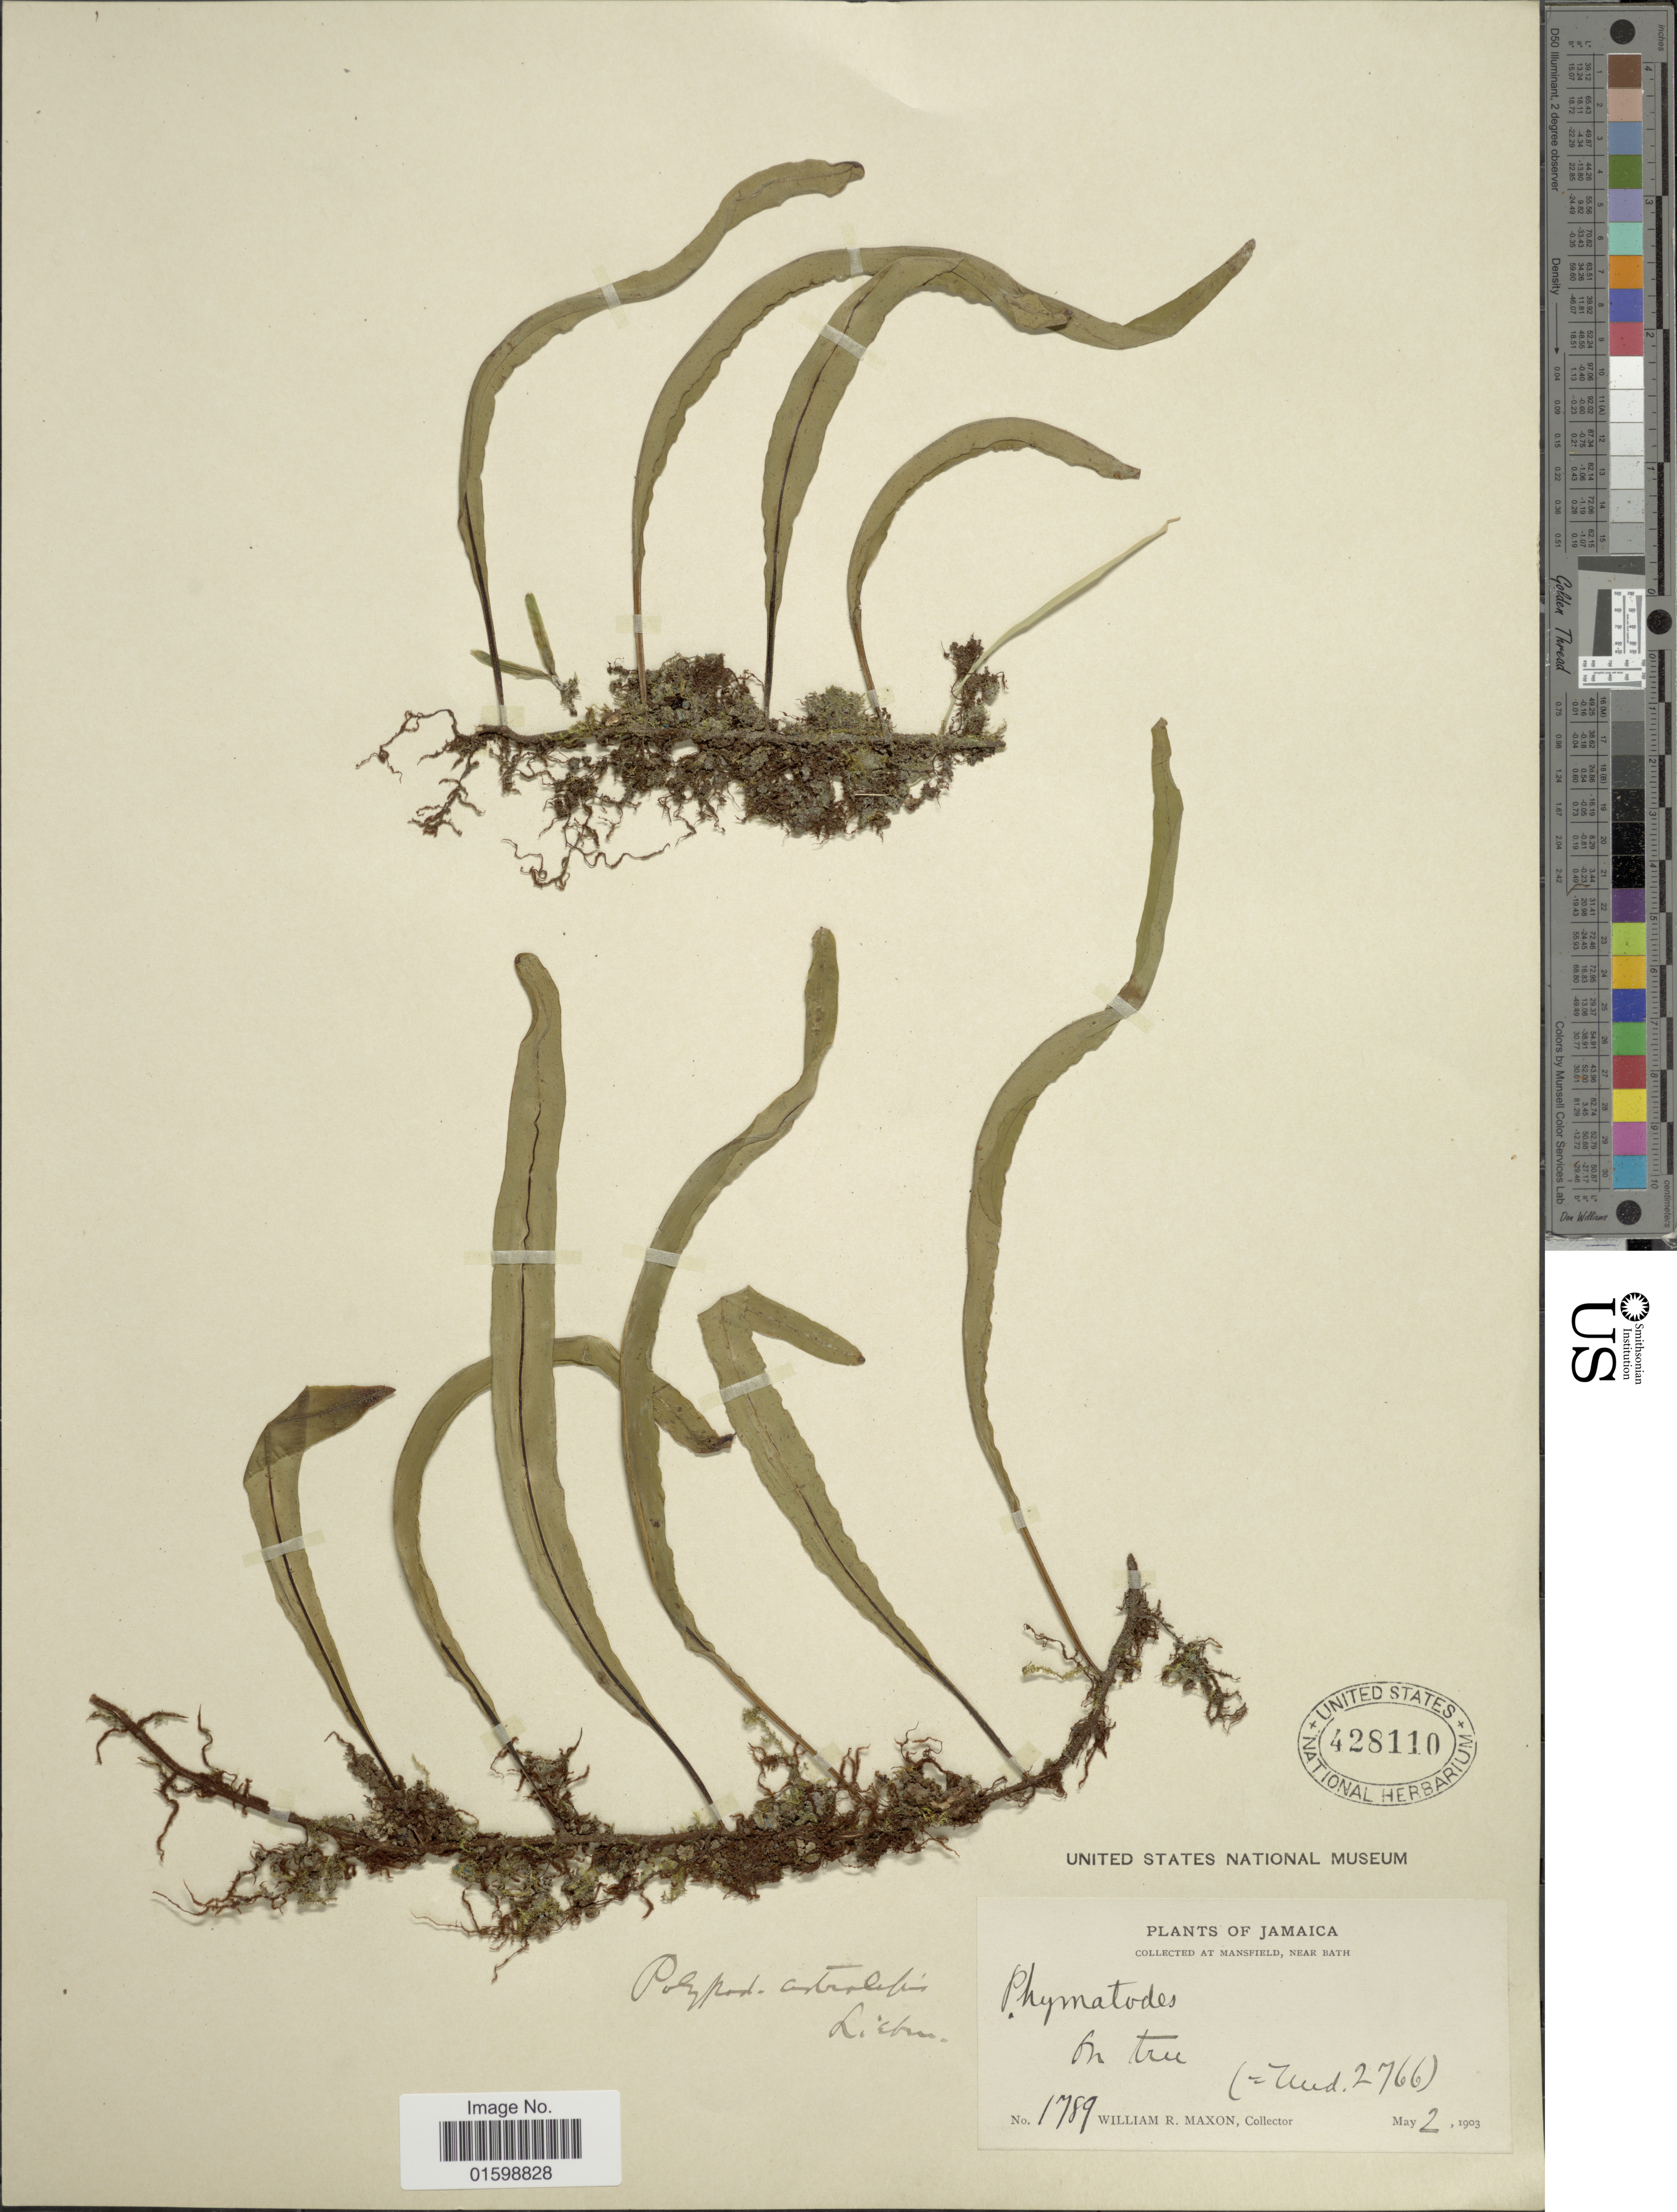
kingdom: Plantae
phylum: Tracheophyta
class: Polypodiopsida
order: Polypodiales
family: Polypodiaceae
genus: Pleopeltis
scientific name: Pleopeltis astrolepis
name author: (Liebm.) E. Fourn.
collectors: W. R. Maxon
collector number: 1789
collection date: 1903-05-02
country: Jamaica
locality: Mansfield, near Bath, on tree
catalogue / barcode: US 428110